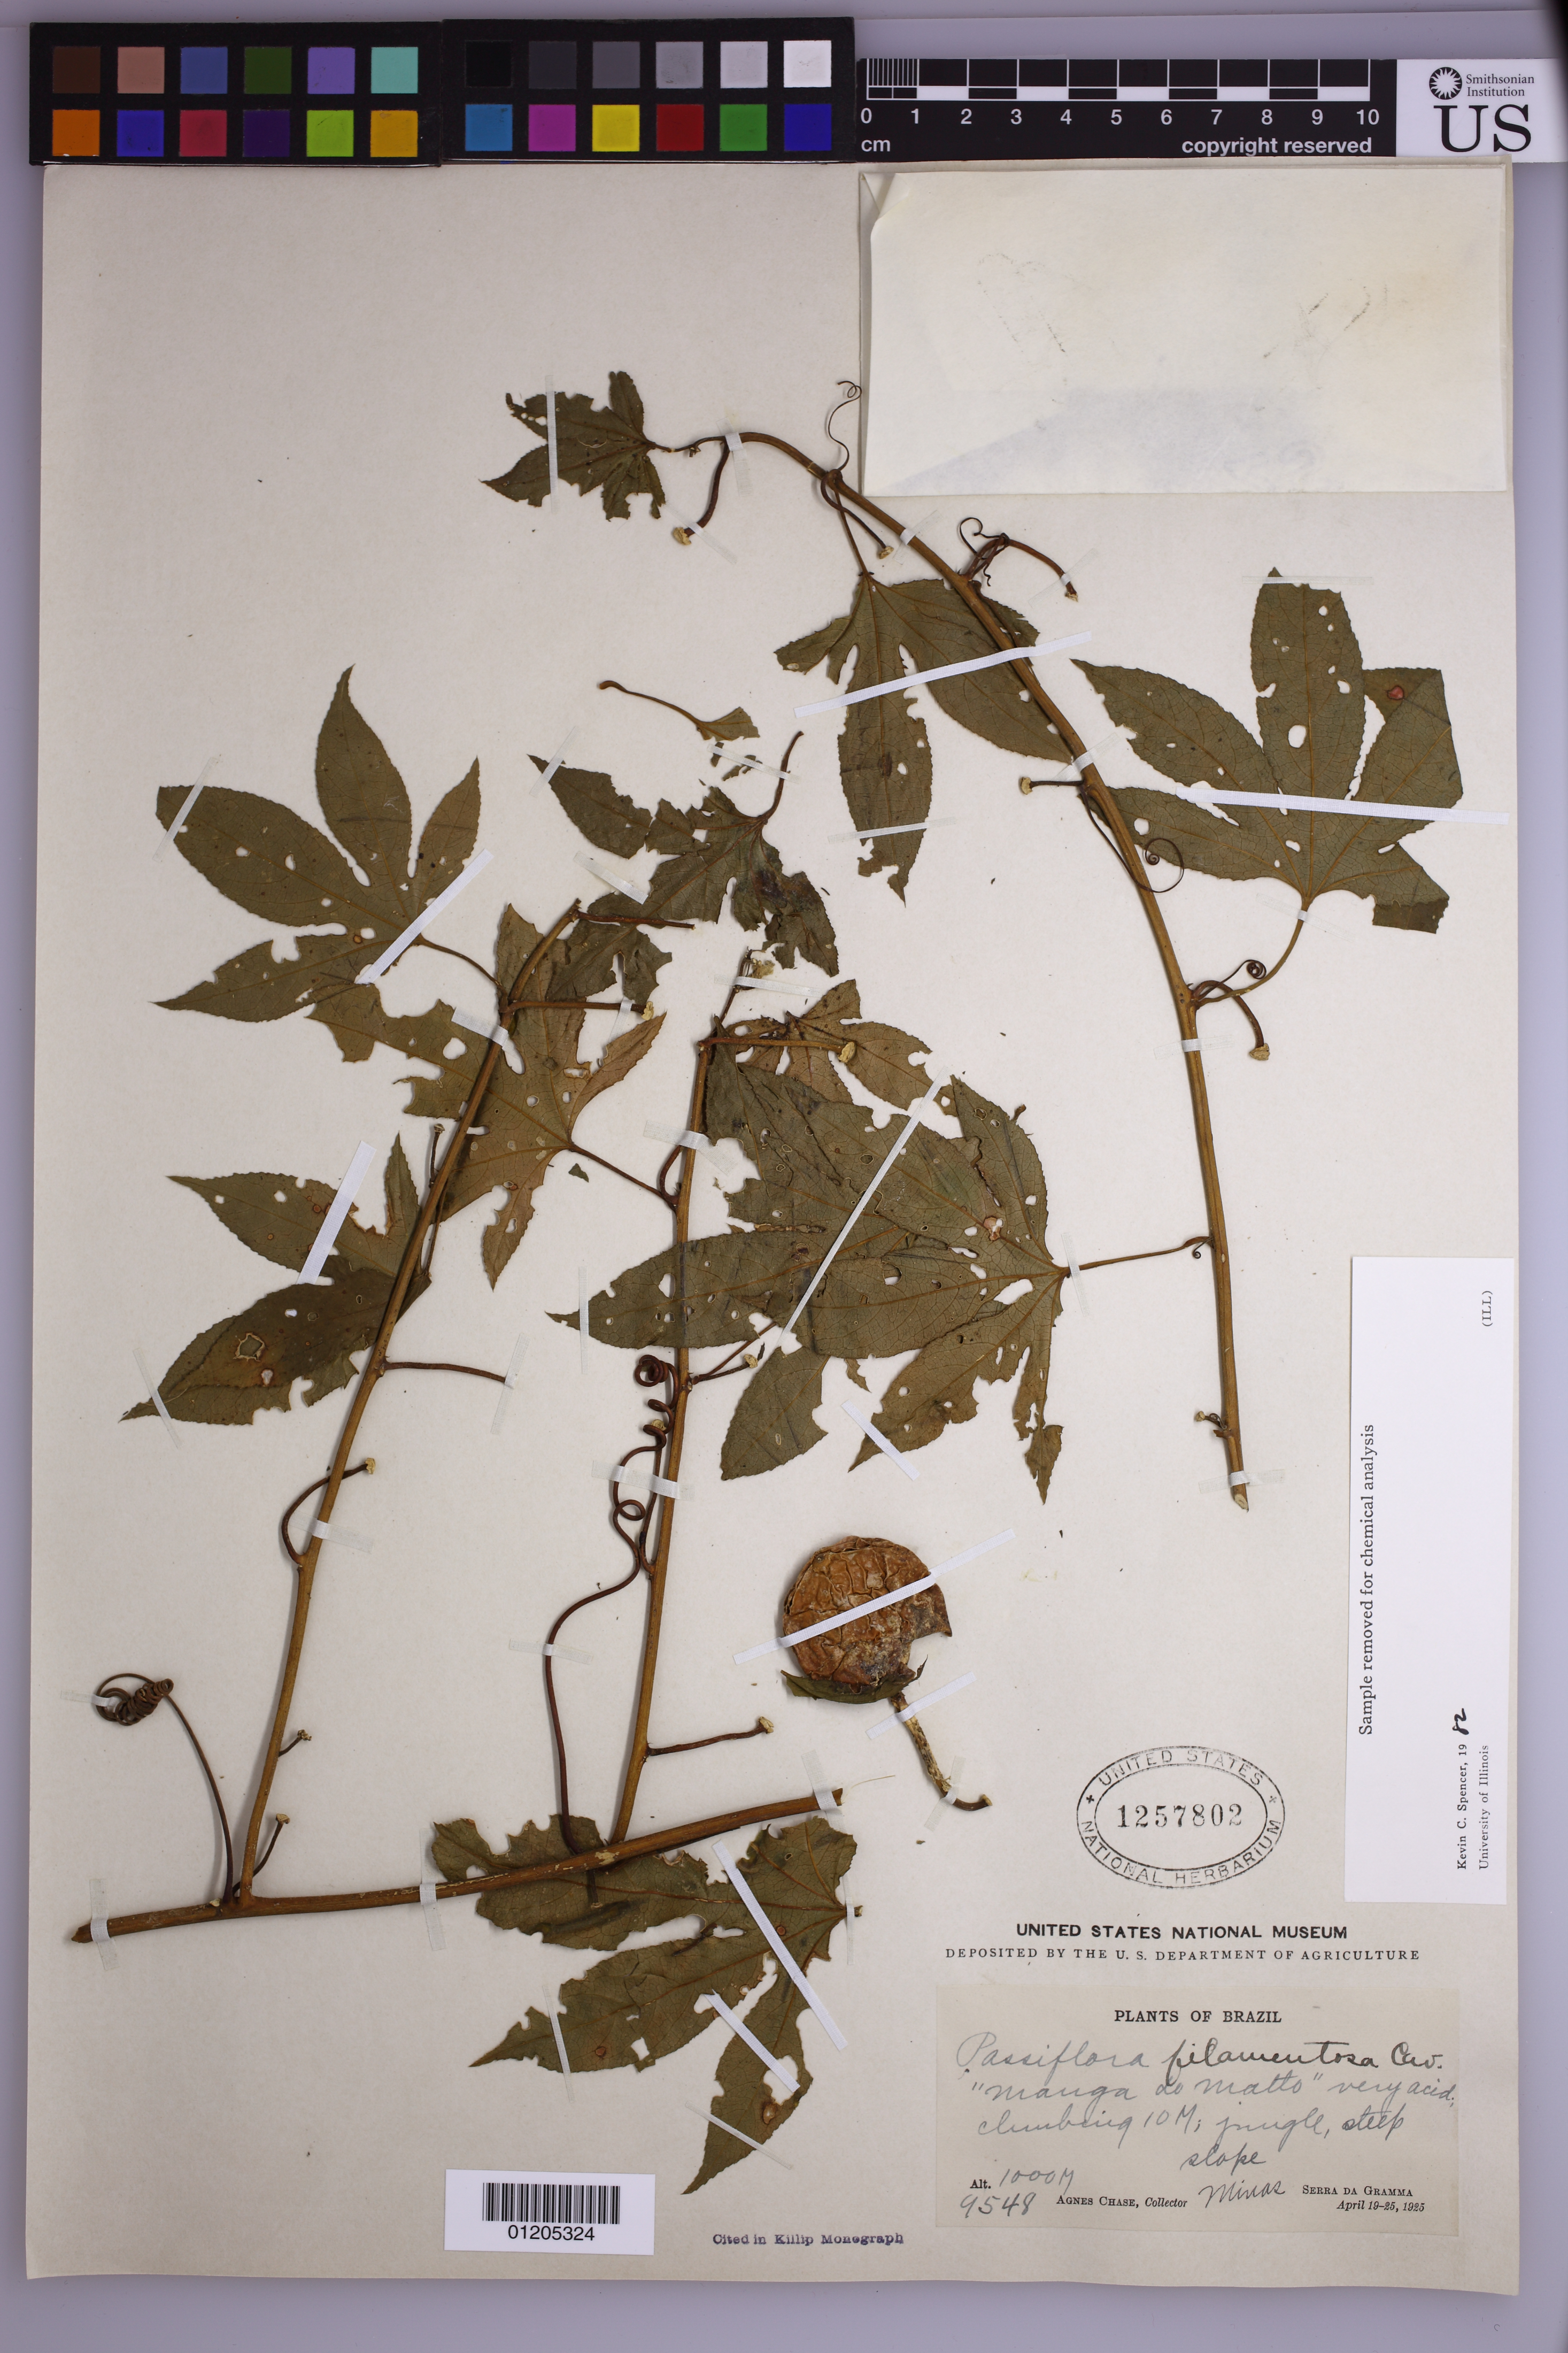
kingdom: Plantae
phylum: Tracheophyta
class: Magnoliopsida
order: Malpighiales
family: Passifloraceae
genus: Passiflora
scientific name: Passiflora filamentosa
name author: Cav.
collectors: A. Chase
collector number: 9548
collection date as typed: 19 Apr 1925 to 25 Apr 1925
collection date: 1925-04-19/1925-04-25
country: Brazil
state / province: Minas Gerais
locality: Serra da Gramma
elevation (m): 1000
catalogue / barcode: US 1257802